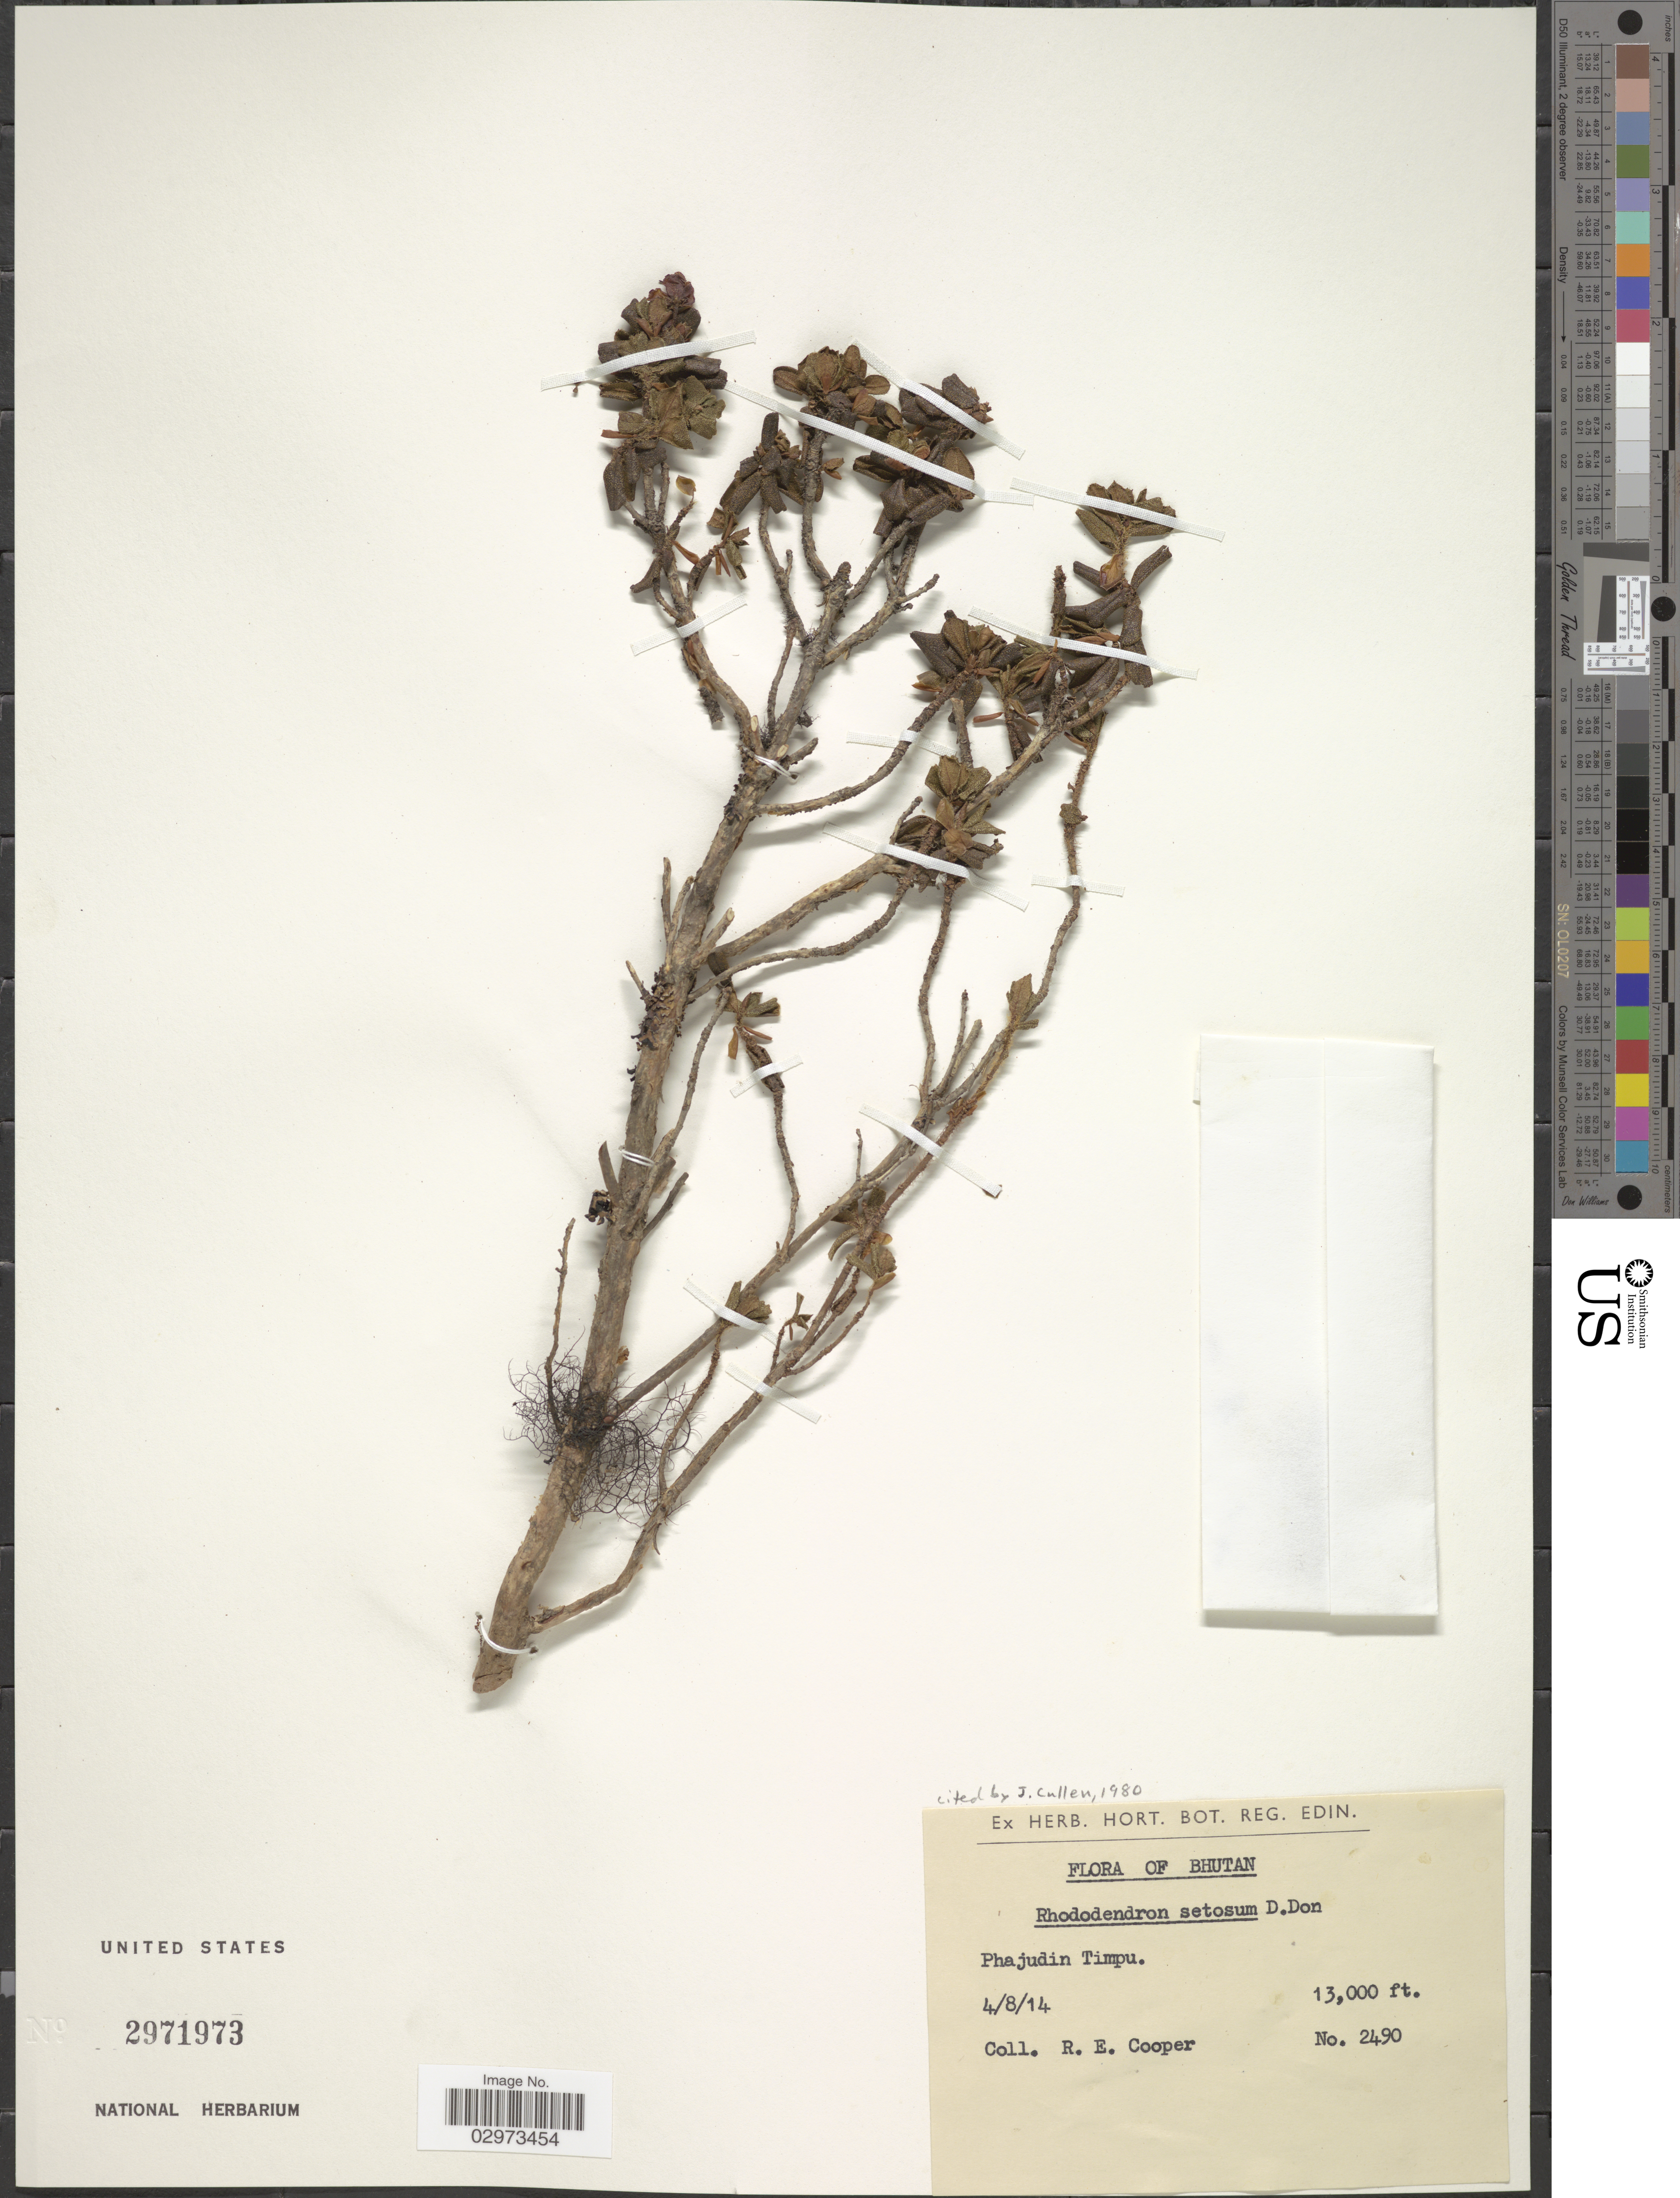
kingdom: Plantae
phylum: Tracheophyta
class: Magnoliopsida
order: Ericales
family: Ericaceae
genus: Rhododendron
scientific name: Rhododendron setosum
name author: D. Don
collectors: R. E. Cooper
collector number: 2490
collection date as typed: Transcribed d/m/y: 4/8/14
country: Bhutan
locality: Phajudin Timpu.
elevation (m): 3962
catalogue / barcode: US 2971973